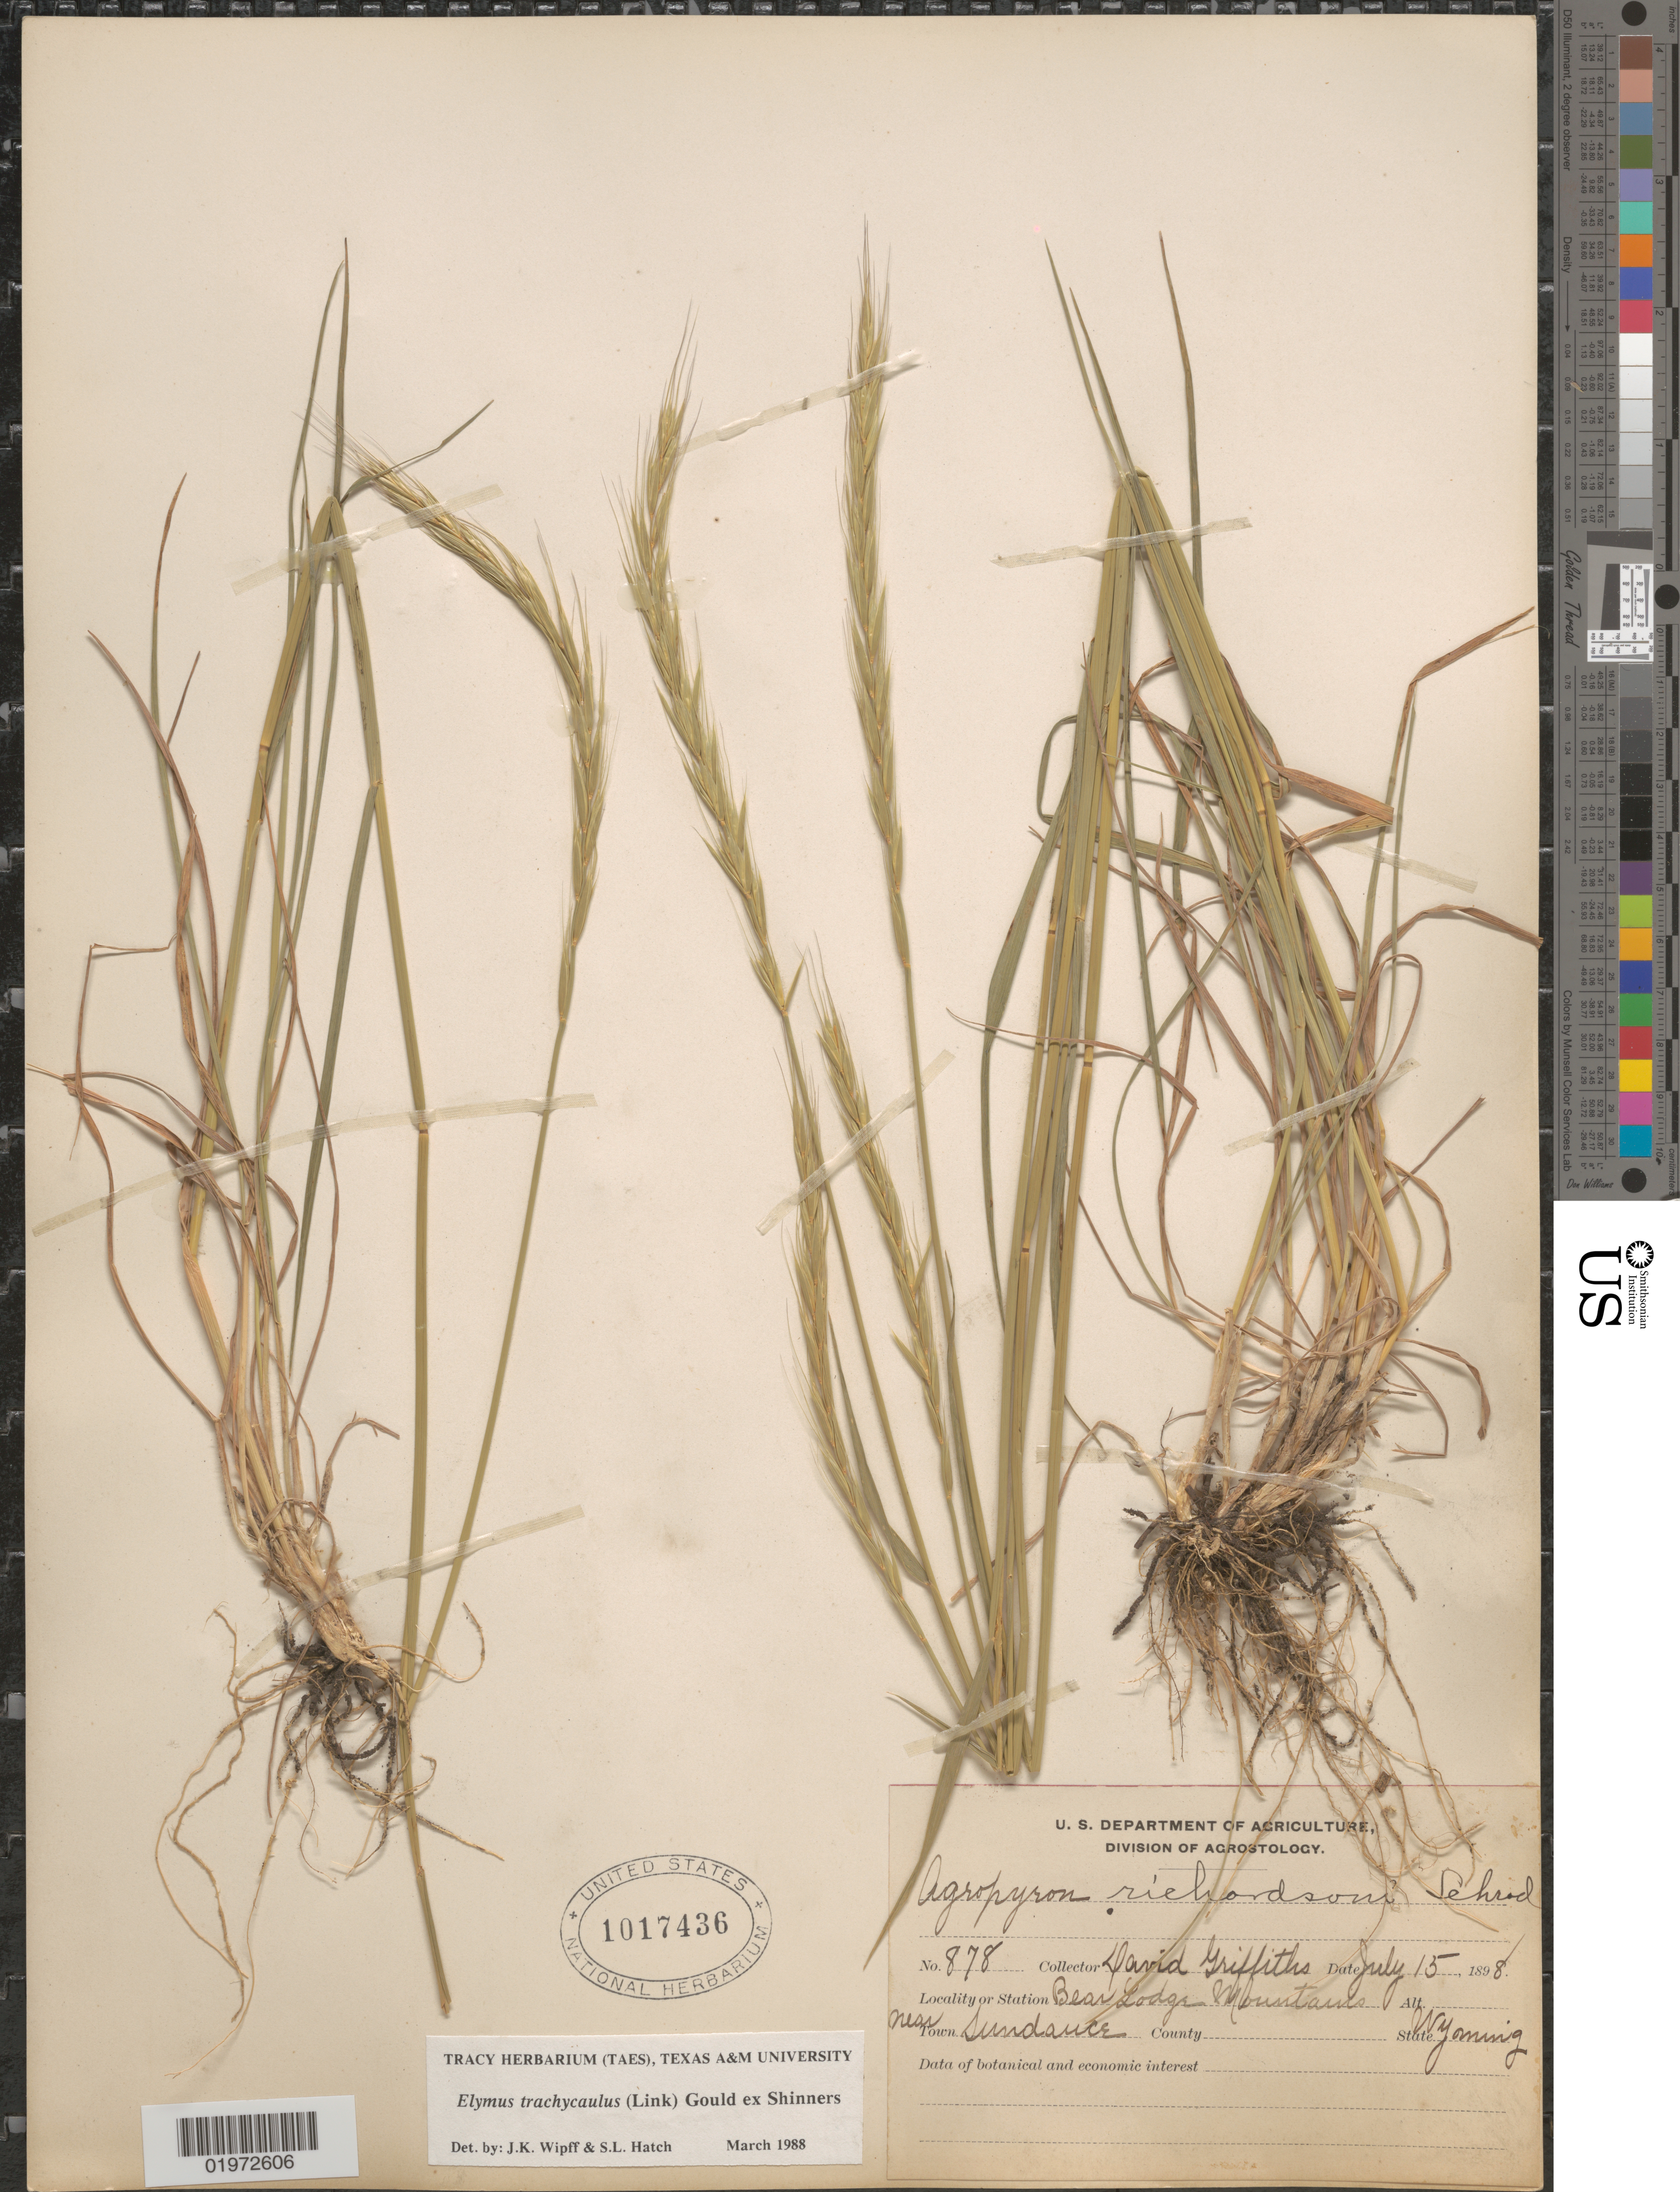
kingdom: Plantae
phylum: Tracheophyta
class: Liliopsida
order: Poales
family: Poaceae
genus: Elymus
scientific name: Elymus trachycaulus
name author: (Link) Gould ex Shinners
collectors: D. Griffiths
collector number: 878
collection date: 1898-07-15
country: United States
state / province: Wyoming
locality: Bear Lodge Mountains near Sundance.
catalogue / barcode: US 1017436